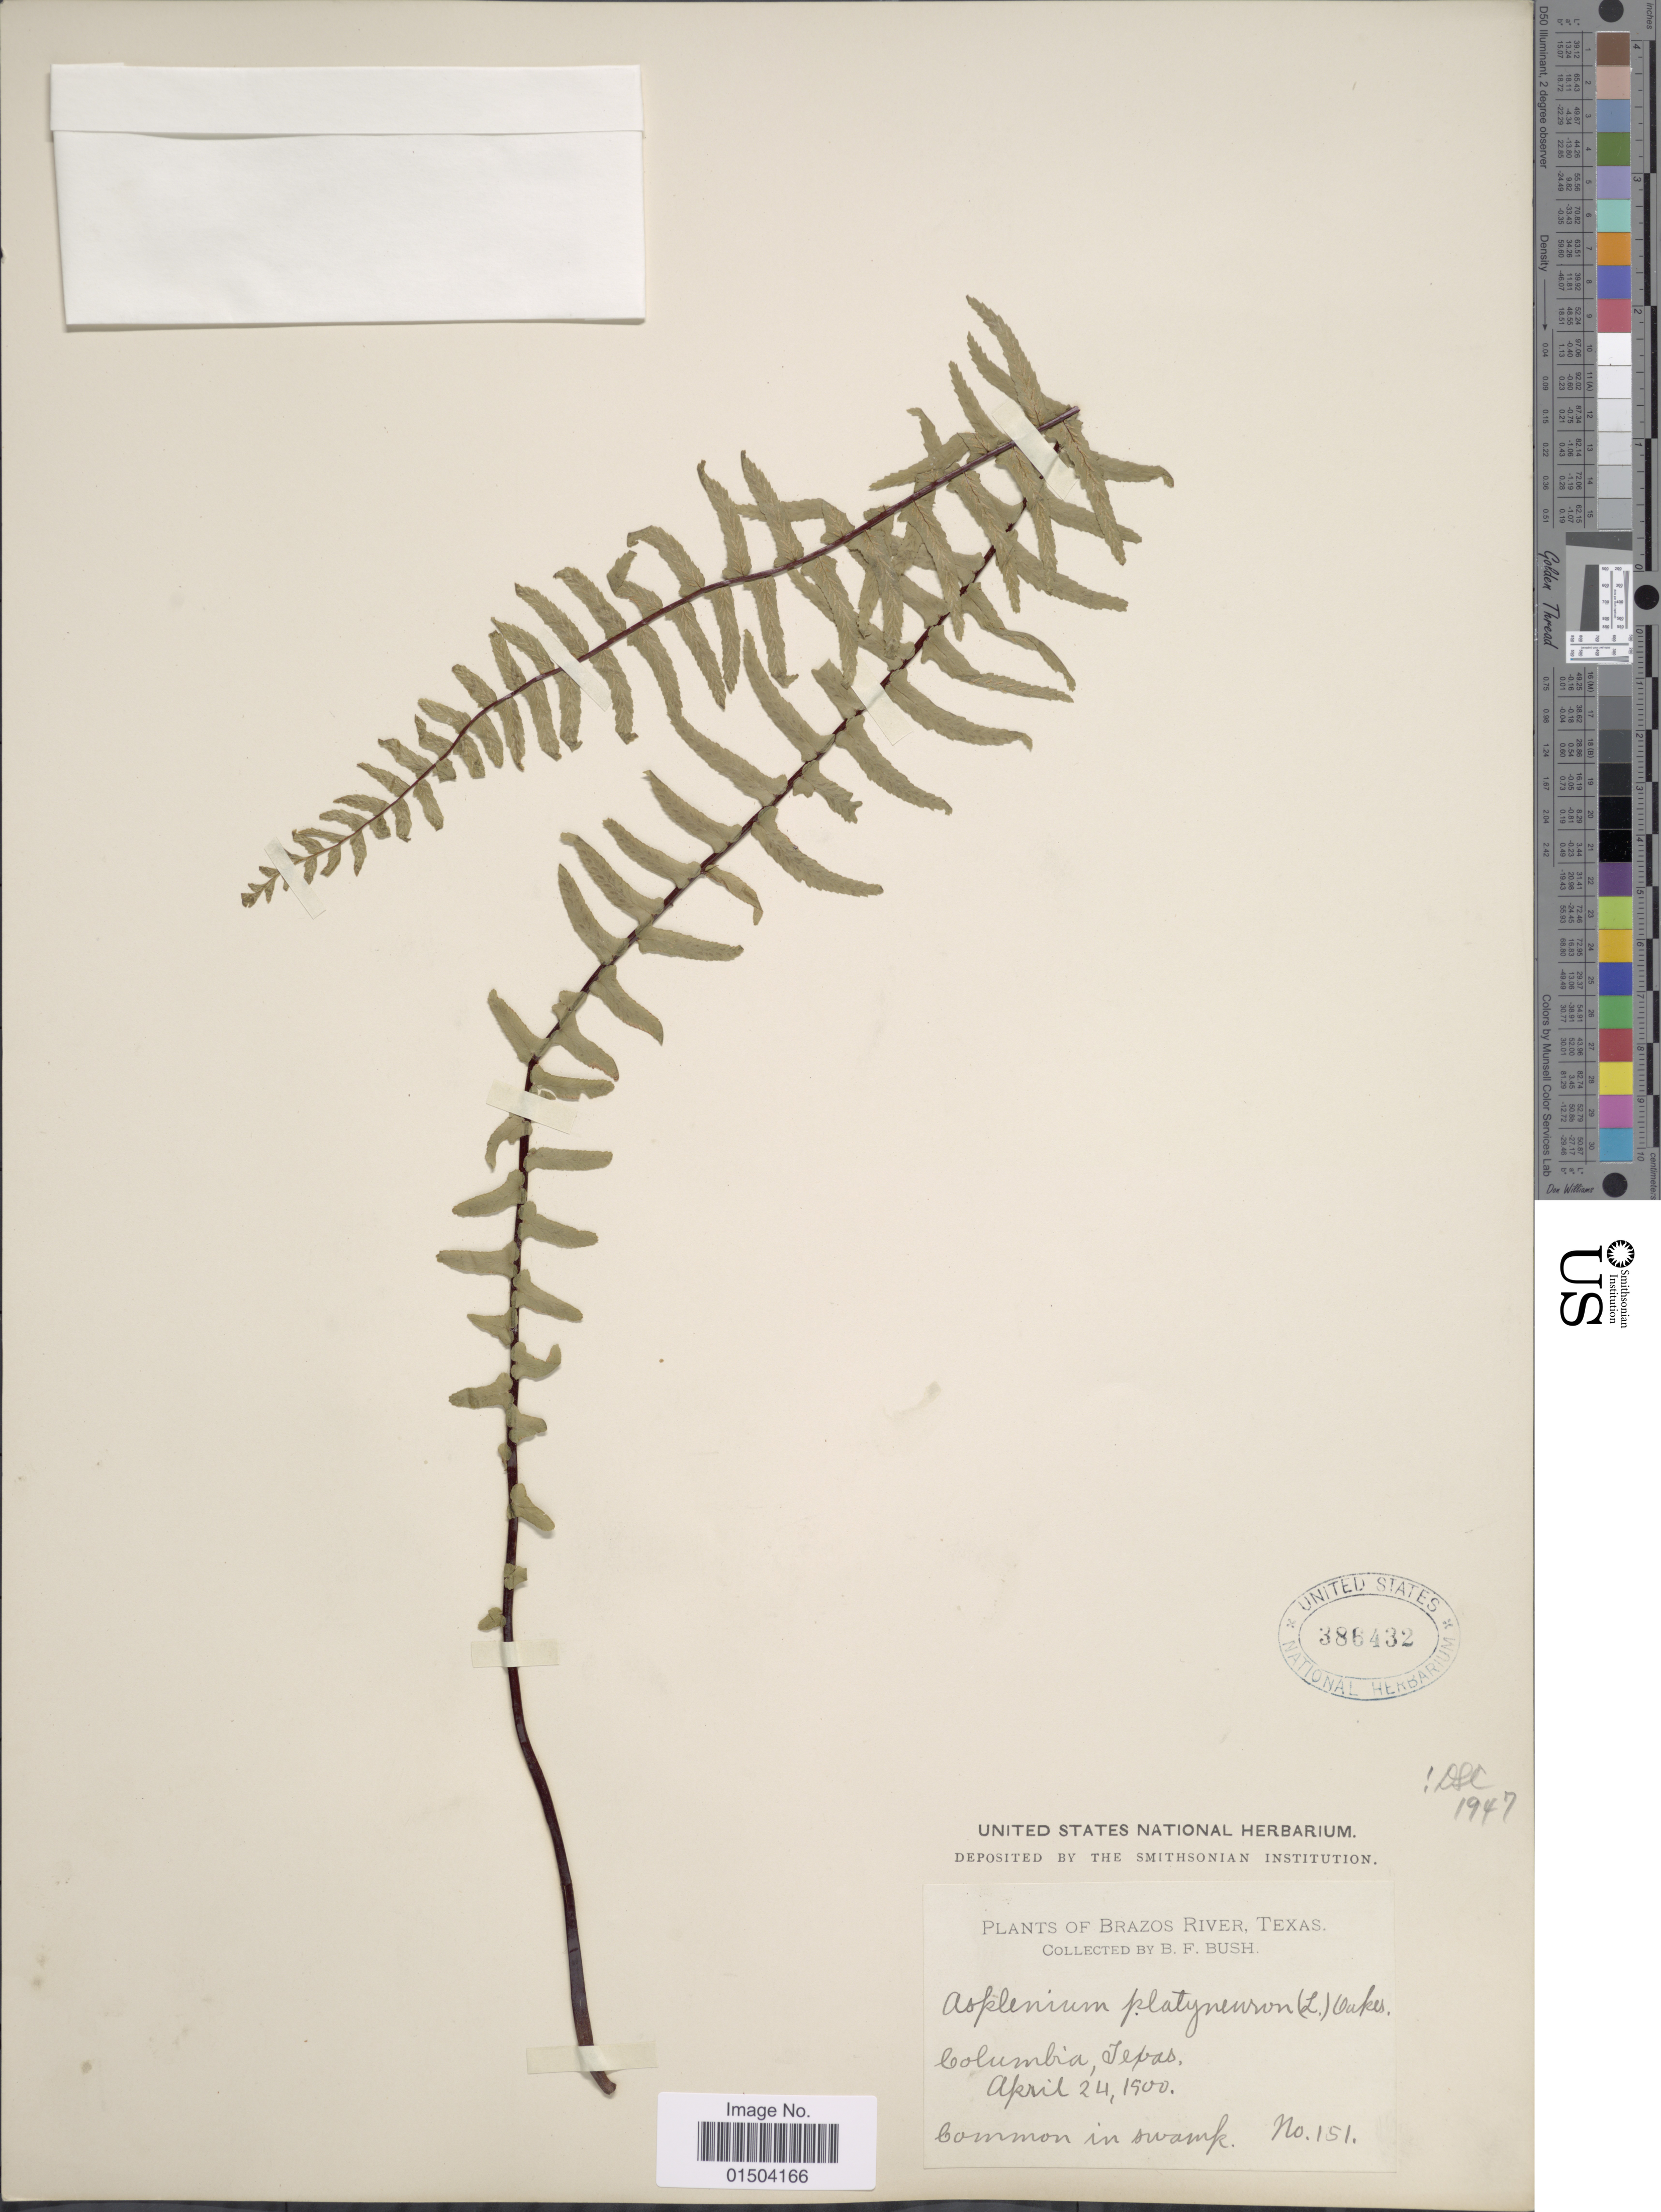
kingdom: Plantae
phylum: Tracheophyta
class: Polypodiopsida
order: Polypodiales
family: Aspleniaceae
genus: Asplenium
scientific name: Asplenium platyneuron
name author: (L.) Britton, Stearns & Poggenb.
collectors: B. F. Bush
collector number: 151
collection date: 1900-04-24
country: United States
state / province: Texas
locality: Columbia.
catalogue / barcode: US 386432